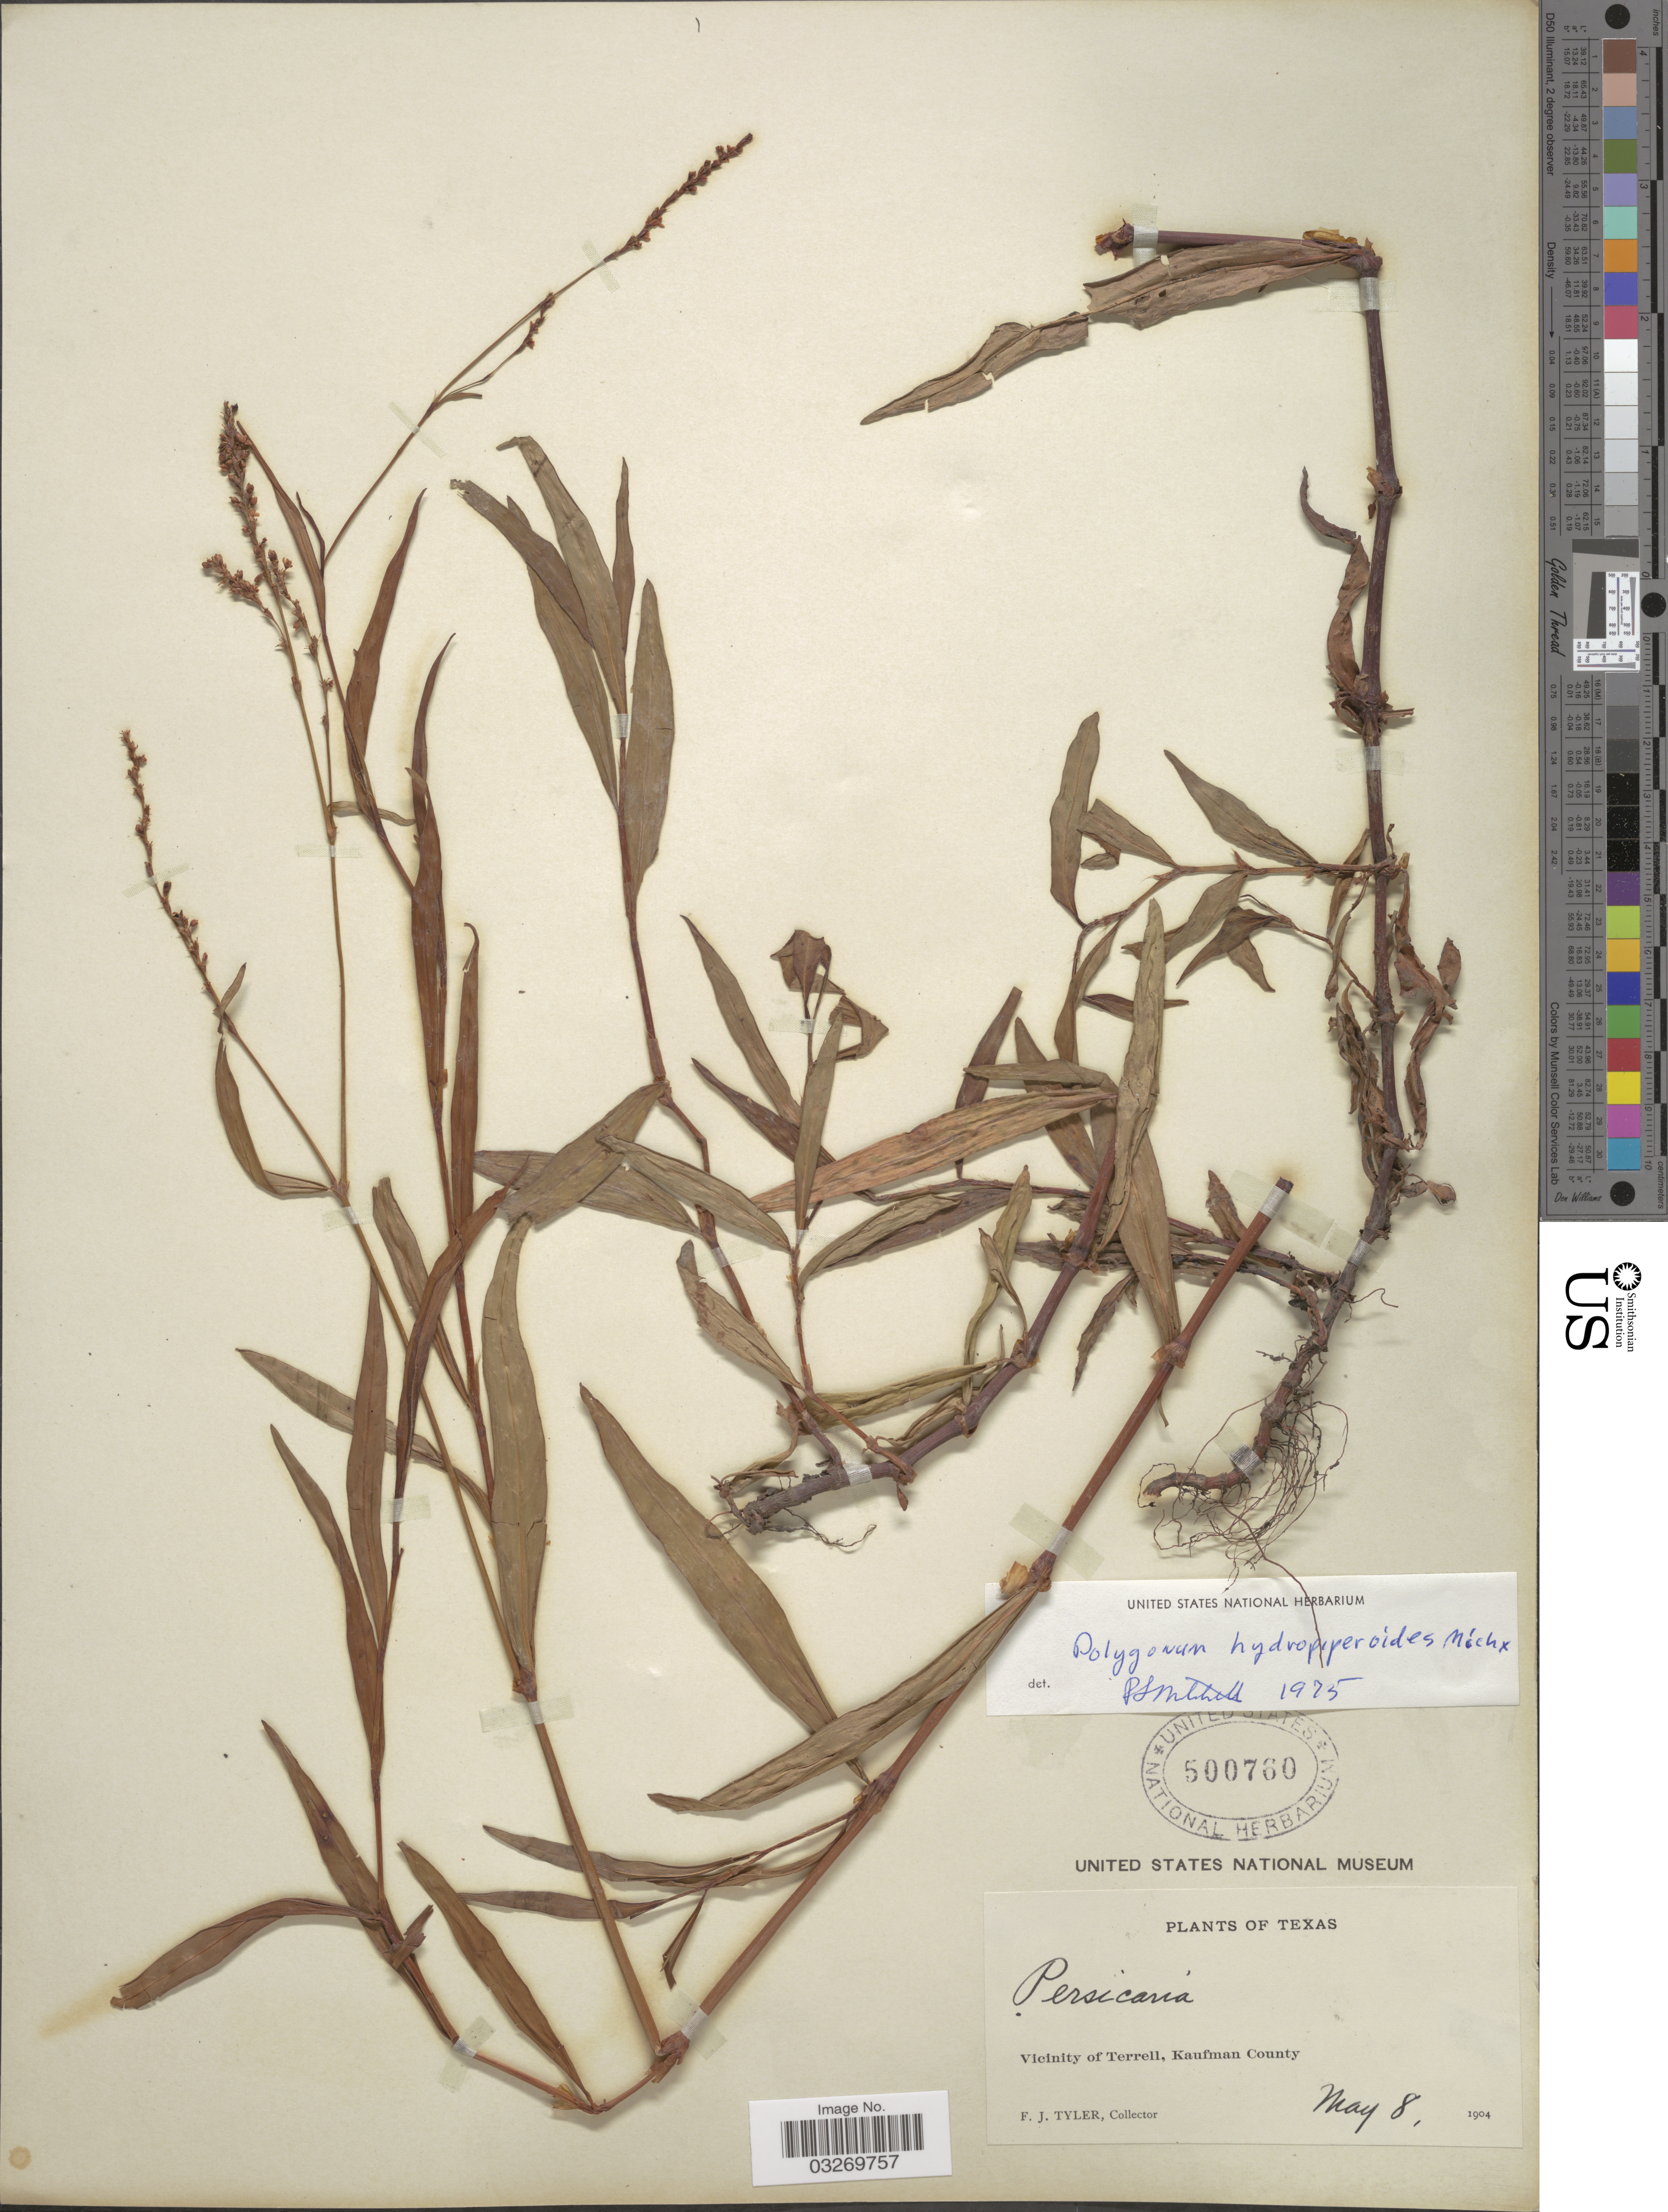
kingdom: Plantae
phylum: Tracheophyta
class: Magnoliopsida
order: Caryophyllales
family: Polygonaceae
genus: Persicaria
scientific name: Persicaria hydropiperoides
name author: (Michx.) Small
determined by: Atha, D. E.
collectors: F. Tyler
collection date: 1904-05-08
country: United States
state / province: Texas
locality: Vicinity of Terrell, Kaufman County.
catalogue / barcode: US 500760